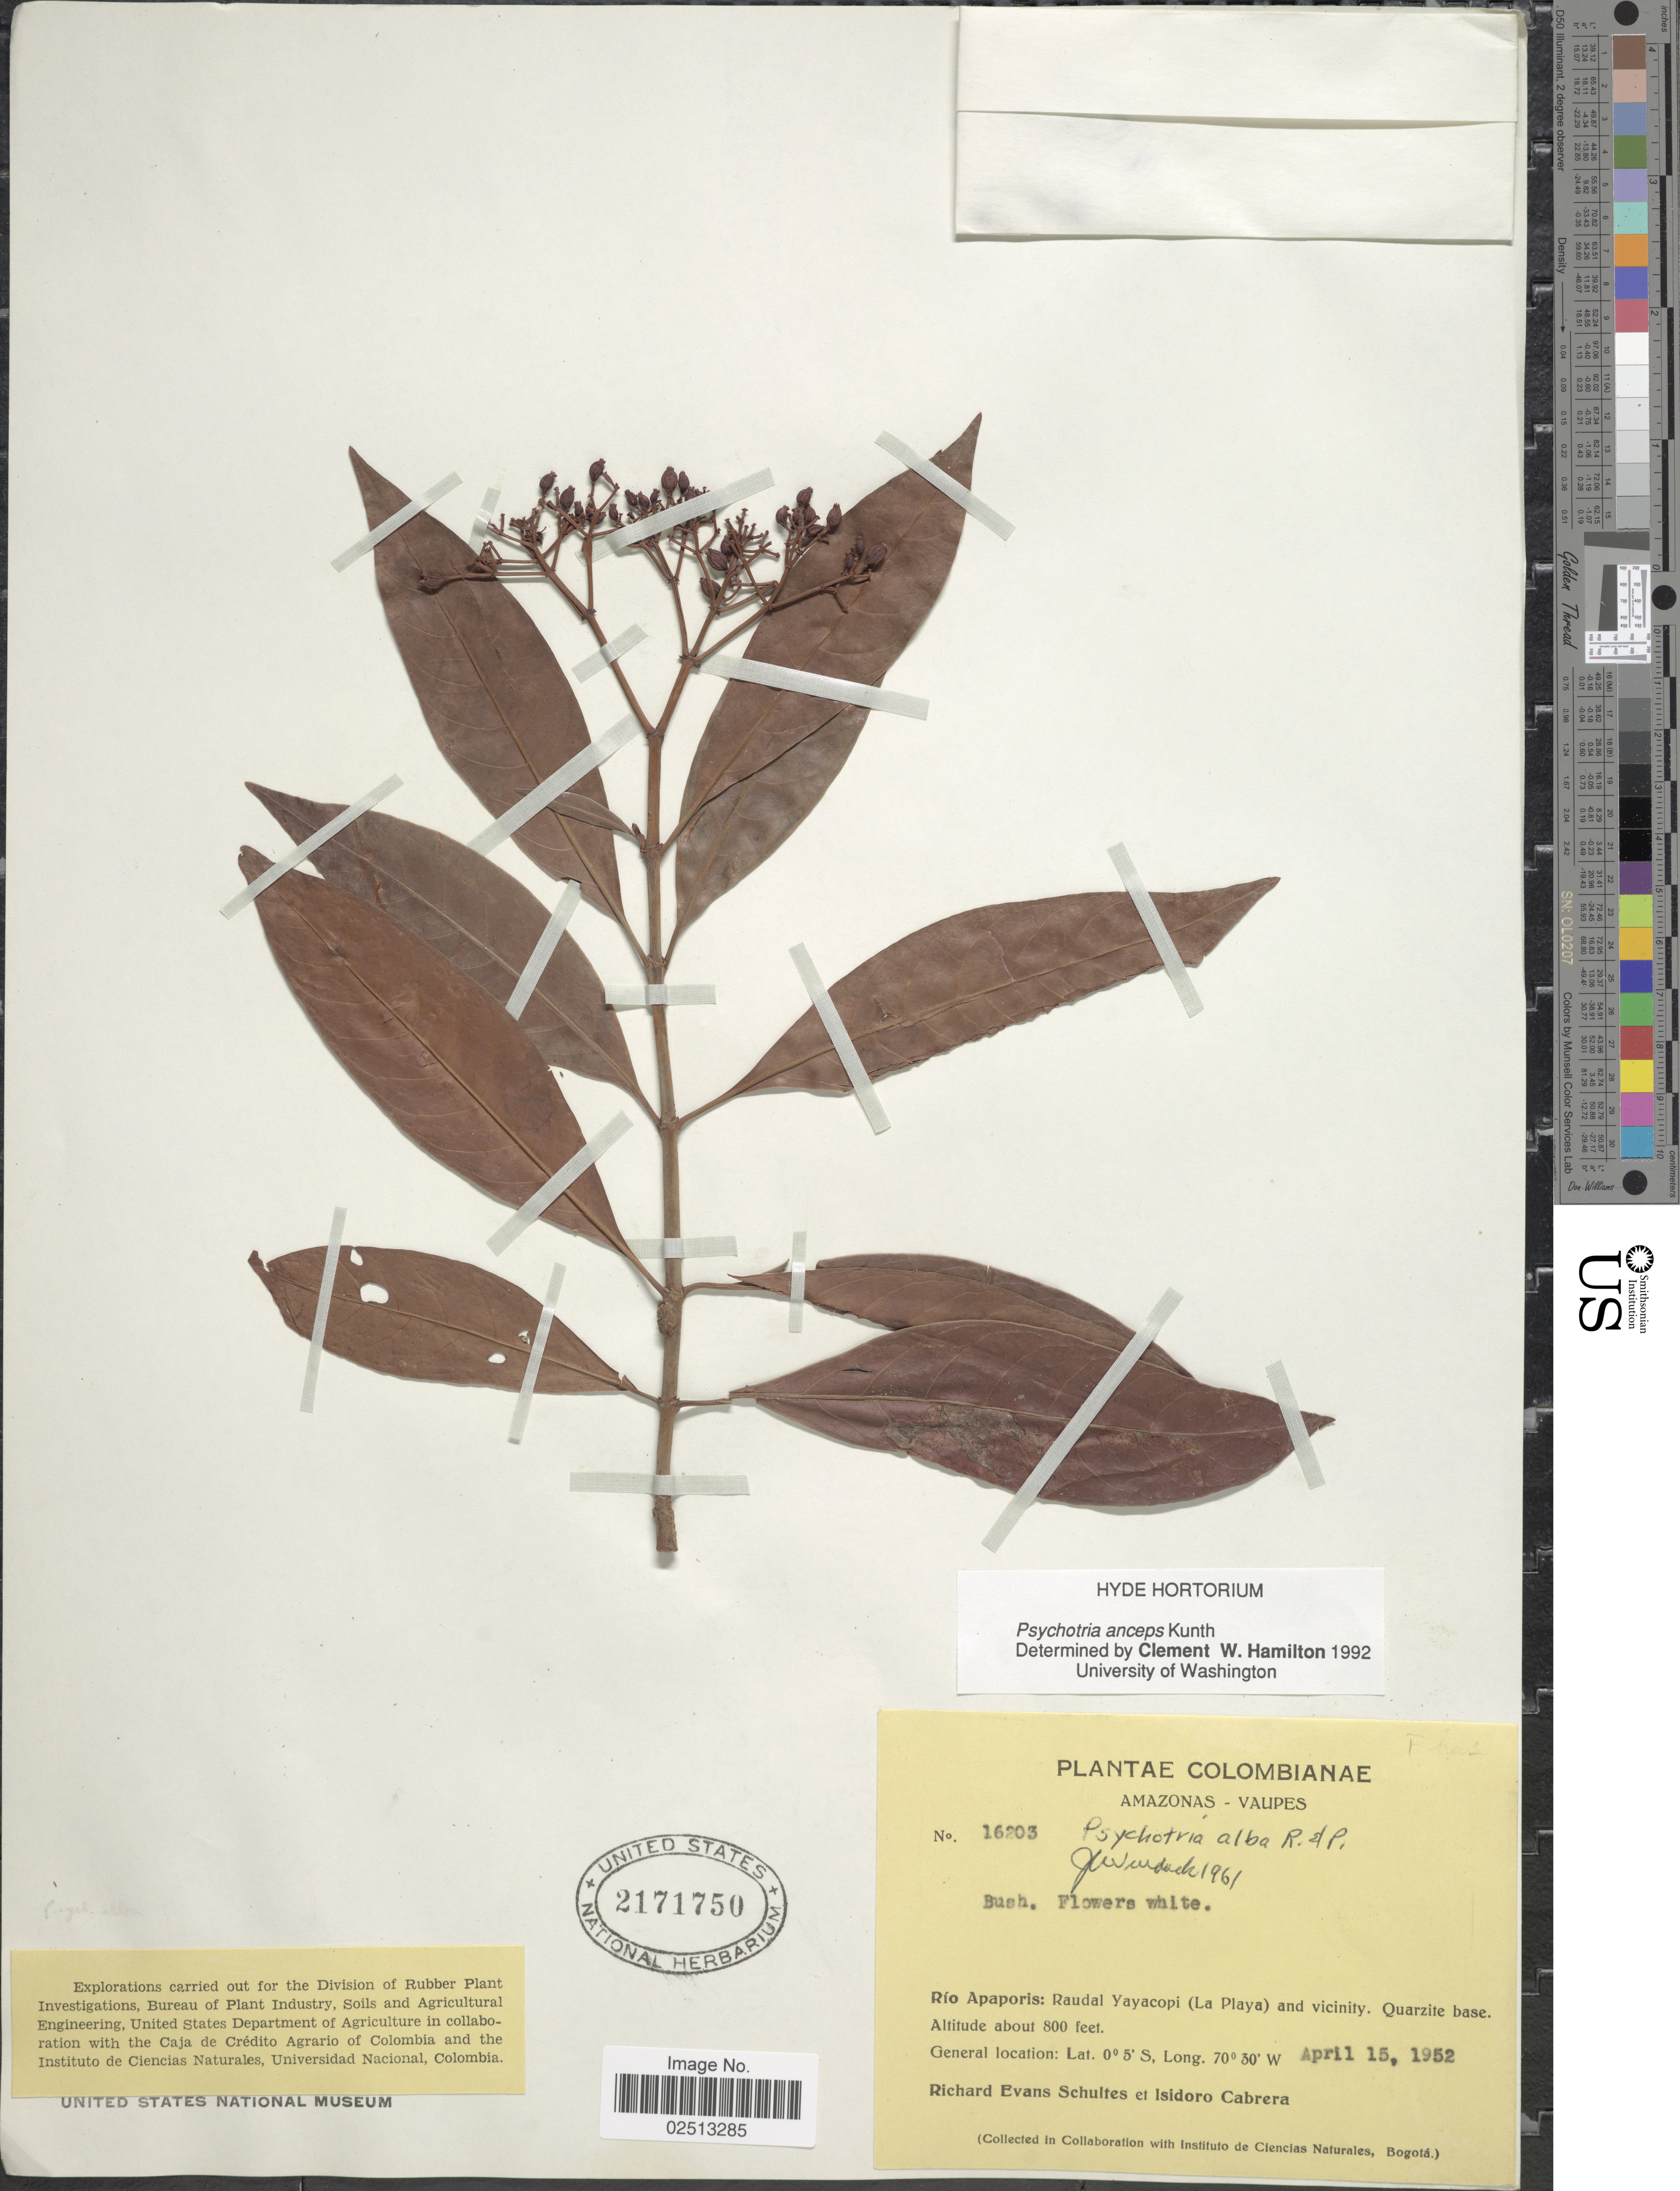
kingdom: Plantae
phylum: Tracheophyta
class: Magnoliopsida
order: Gentianales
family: Rubiaceae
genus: Psychotria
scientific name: Psychotria anceps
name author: Kunth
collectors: R. E. Schultes & I. Cabrera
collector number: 16203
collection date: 1952-04-15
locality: Amazonas-Vaupes, Rio Apaporis: Raudal Yaycopi (La Playa) and vicinity.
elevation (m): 244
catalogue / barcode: US 2171750